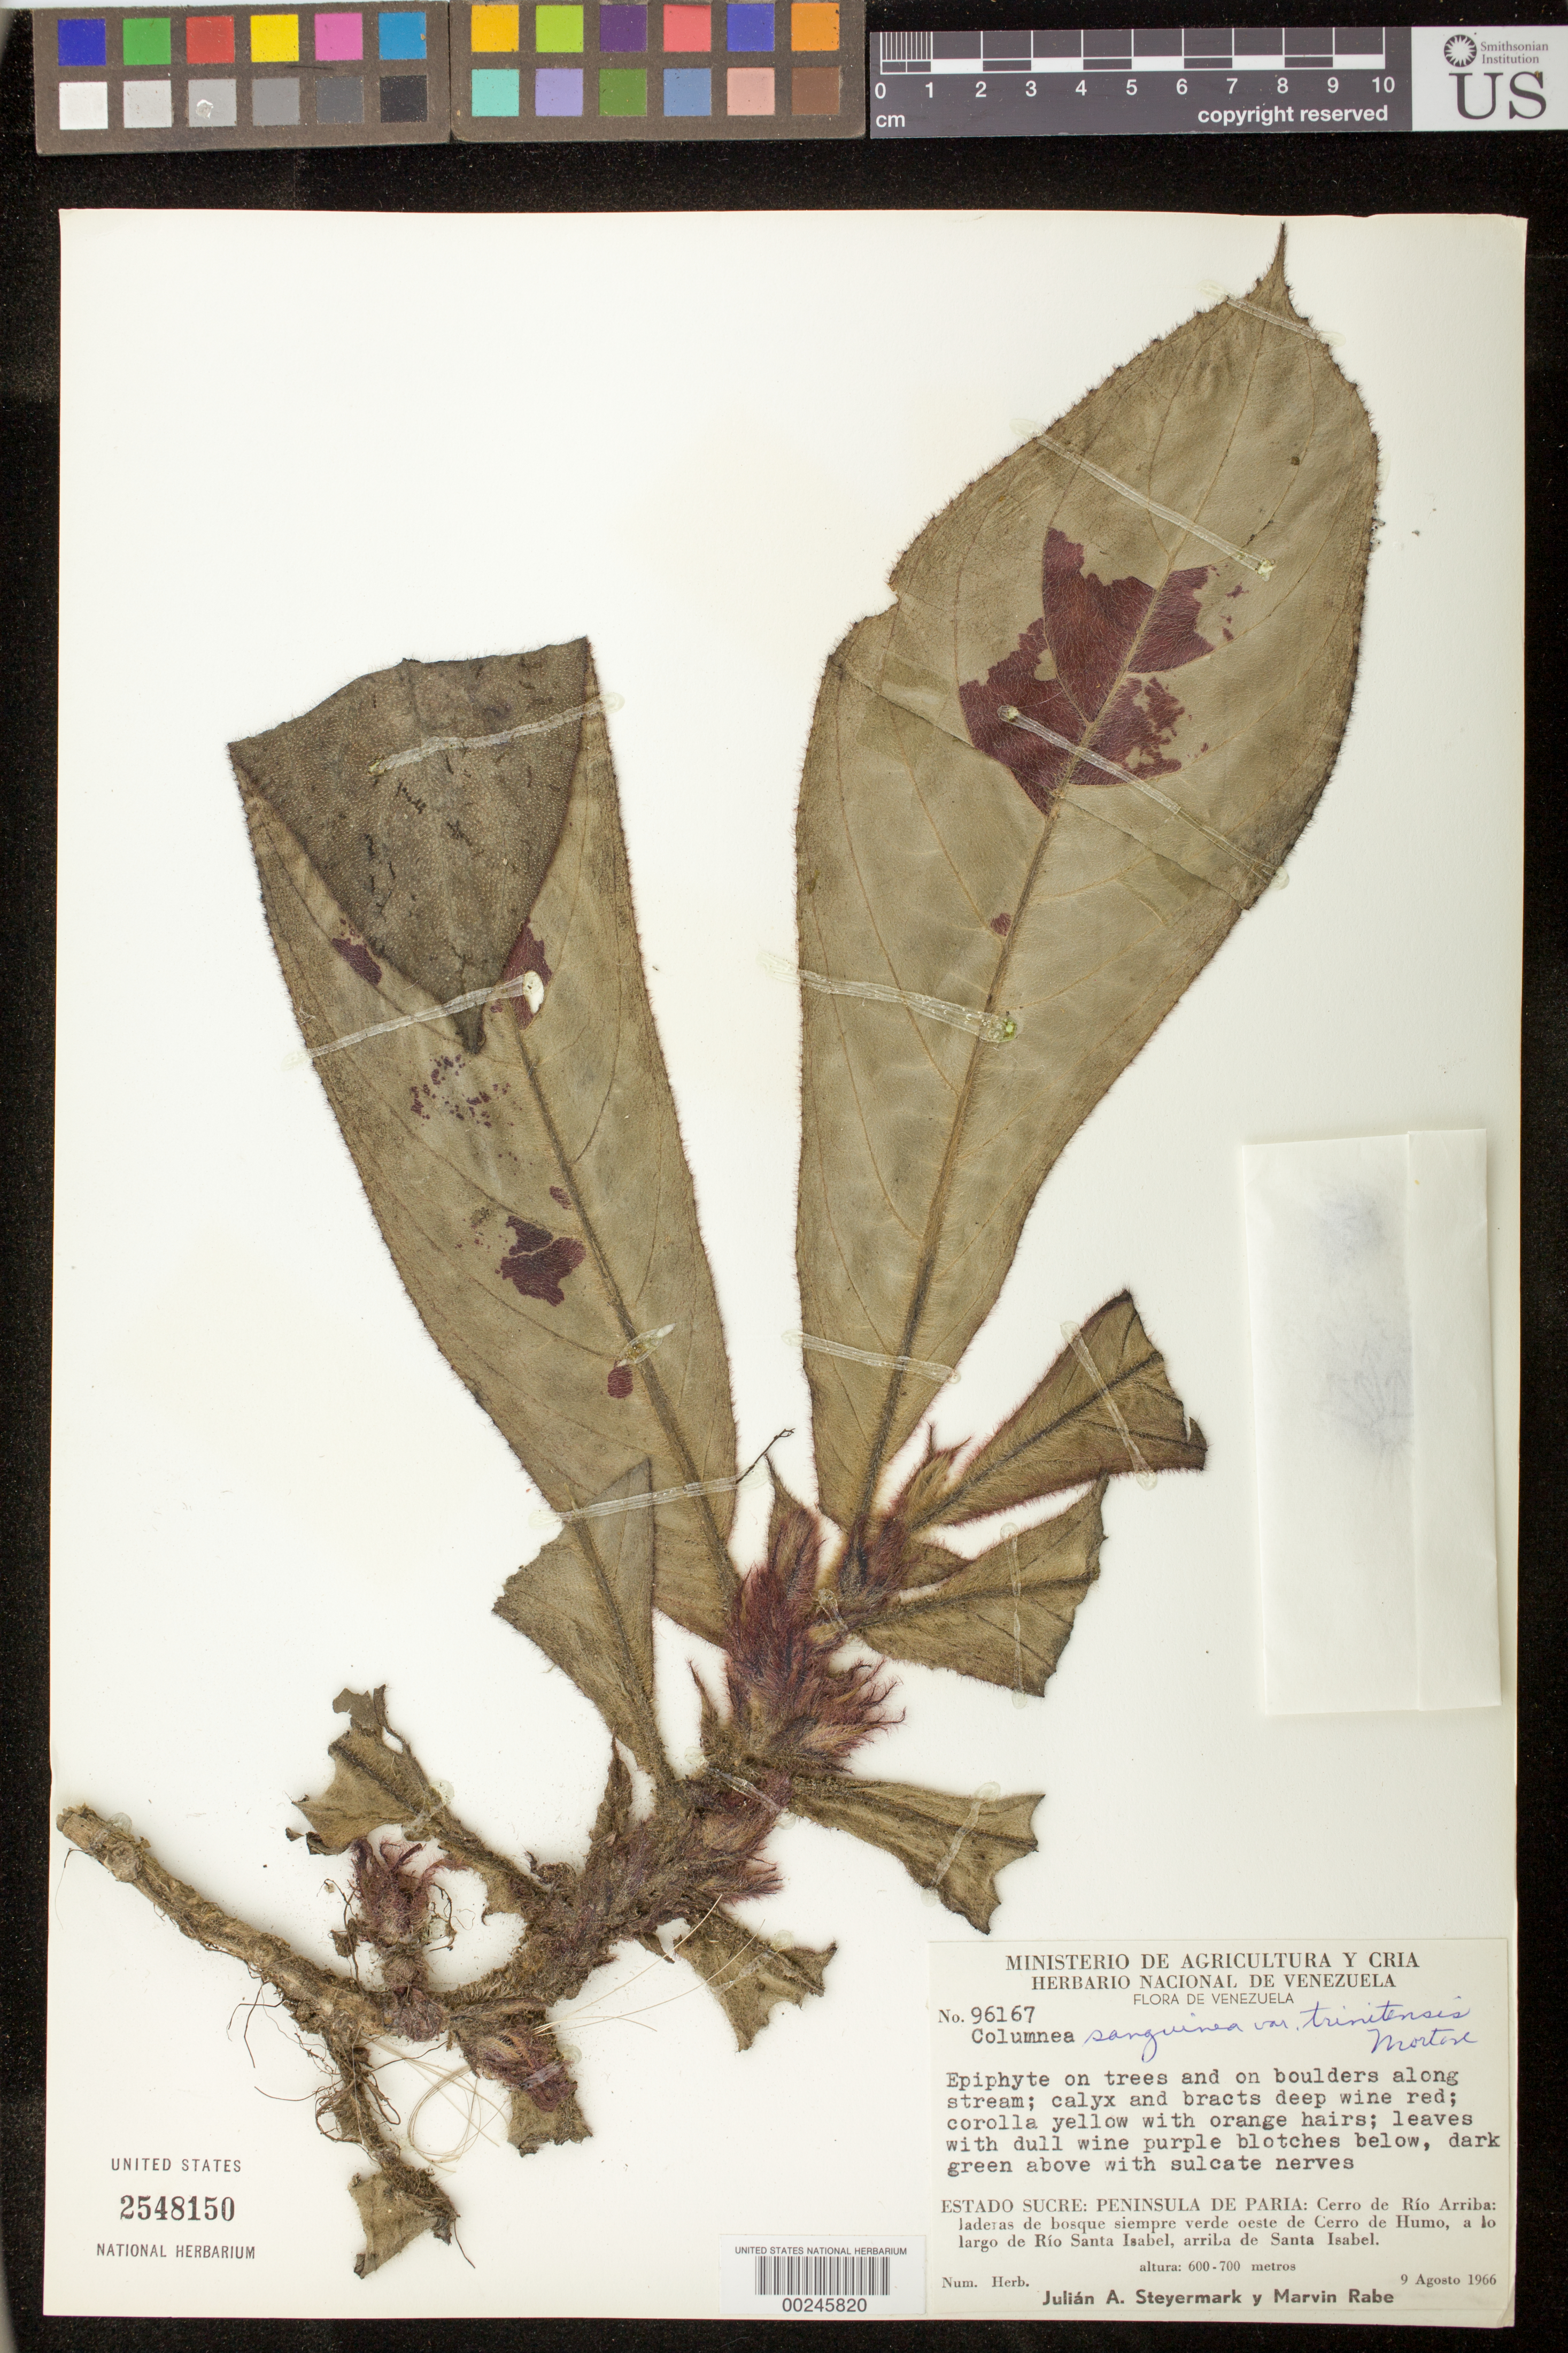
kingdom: Plantae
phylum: Tracheophyta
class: Magnoliopsida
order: Lamiales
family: Gesneriaceae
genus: Columnea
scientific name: Columnea sanguinea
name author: (Pers.) Hanst.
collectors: J. Steyermark & M. Rabe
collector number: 96167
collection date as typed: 09 Aug 1966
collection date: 1966-08-09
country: Venezuela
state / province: Sucre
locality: Peninsula de Paria, Cerro de Rio Arriba, along Rio Santa Isabel, above Santa Isabel, W of Cerro de Humo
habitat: Ever green forest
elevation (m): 600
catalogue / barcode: US 2548150